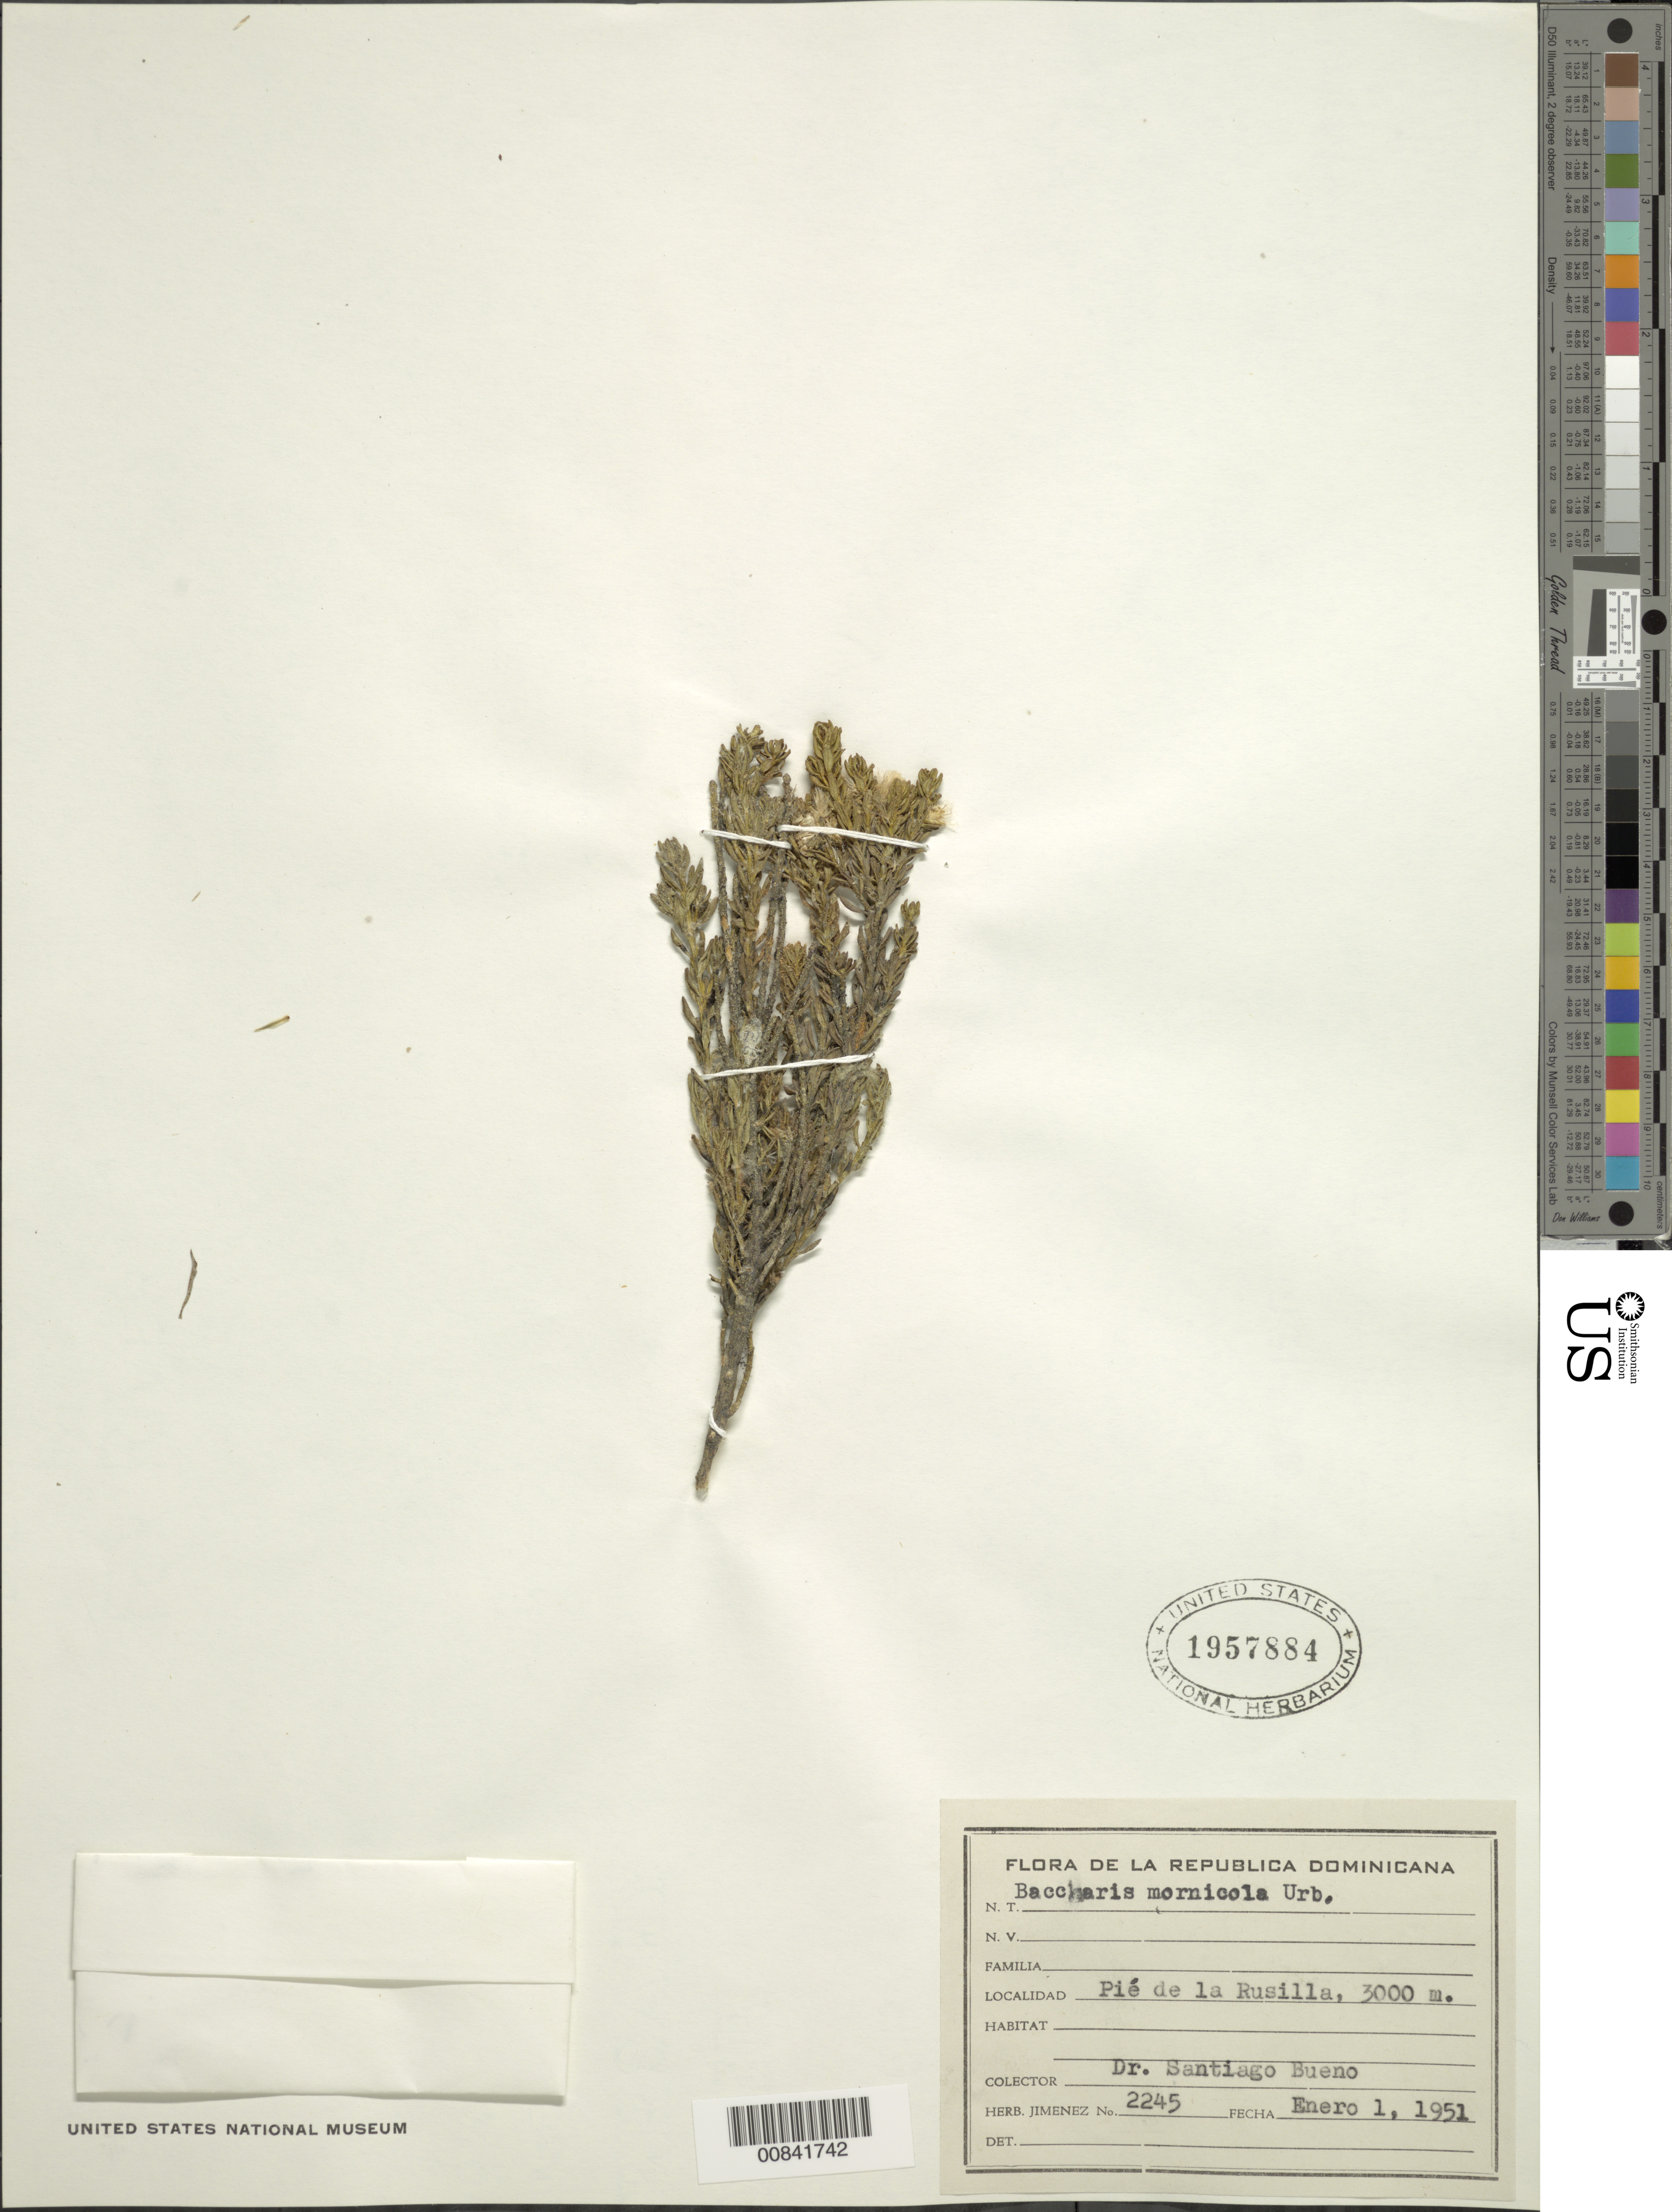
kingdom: Plantae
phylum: Tracheophyta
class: Magnoliopsida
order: Asterales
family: Asteraceae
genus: Baccharis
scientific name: Baccharis mornicola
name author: Urb.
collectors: S. Bueno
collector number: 2245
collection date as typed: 01 Jan 1951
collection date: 1951-01-01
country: Dominican Republic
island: Hispaniola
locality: Pié de la Rusilla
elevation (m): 3000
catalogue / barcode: US 1957884